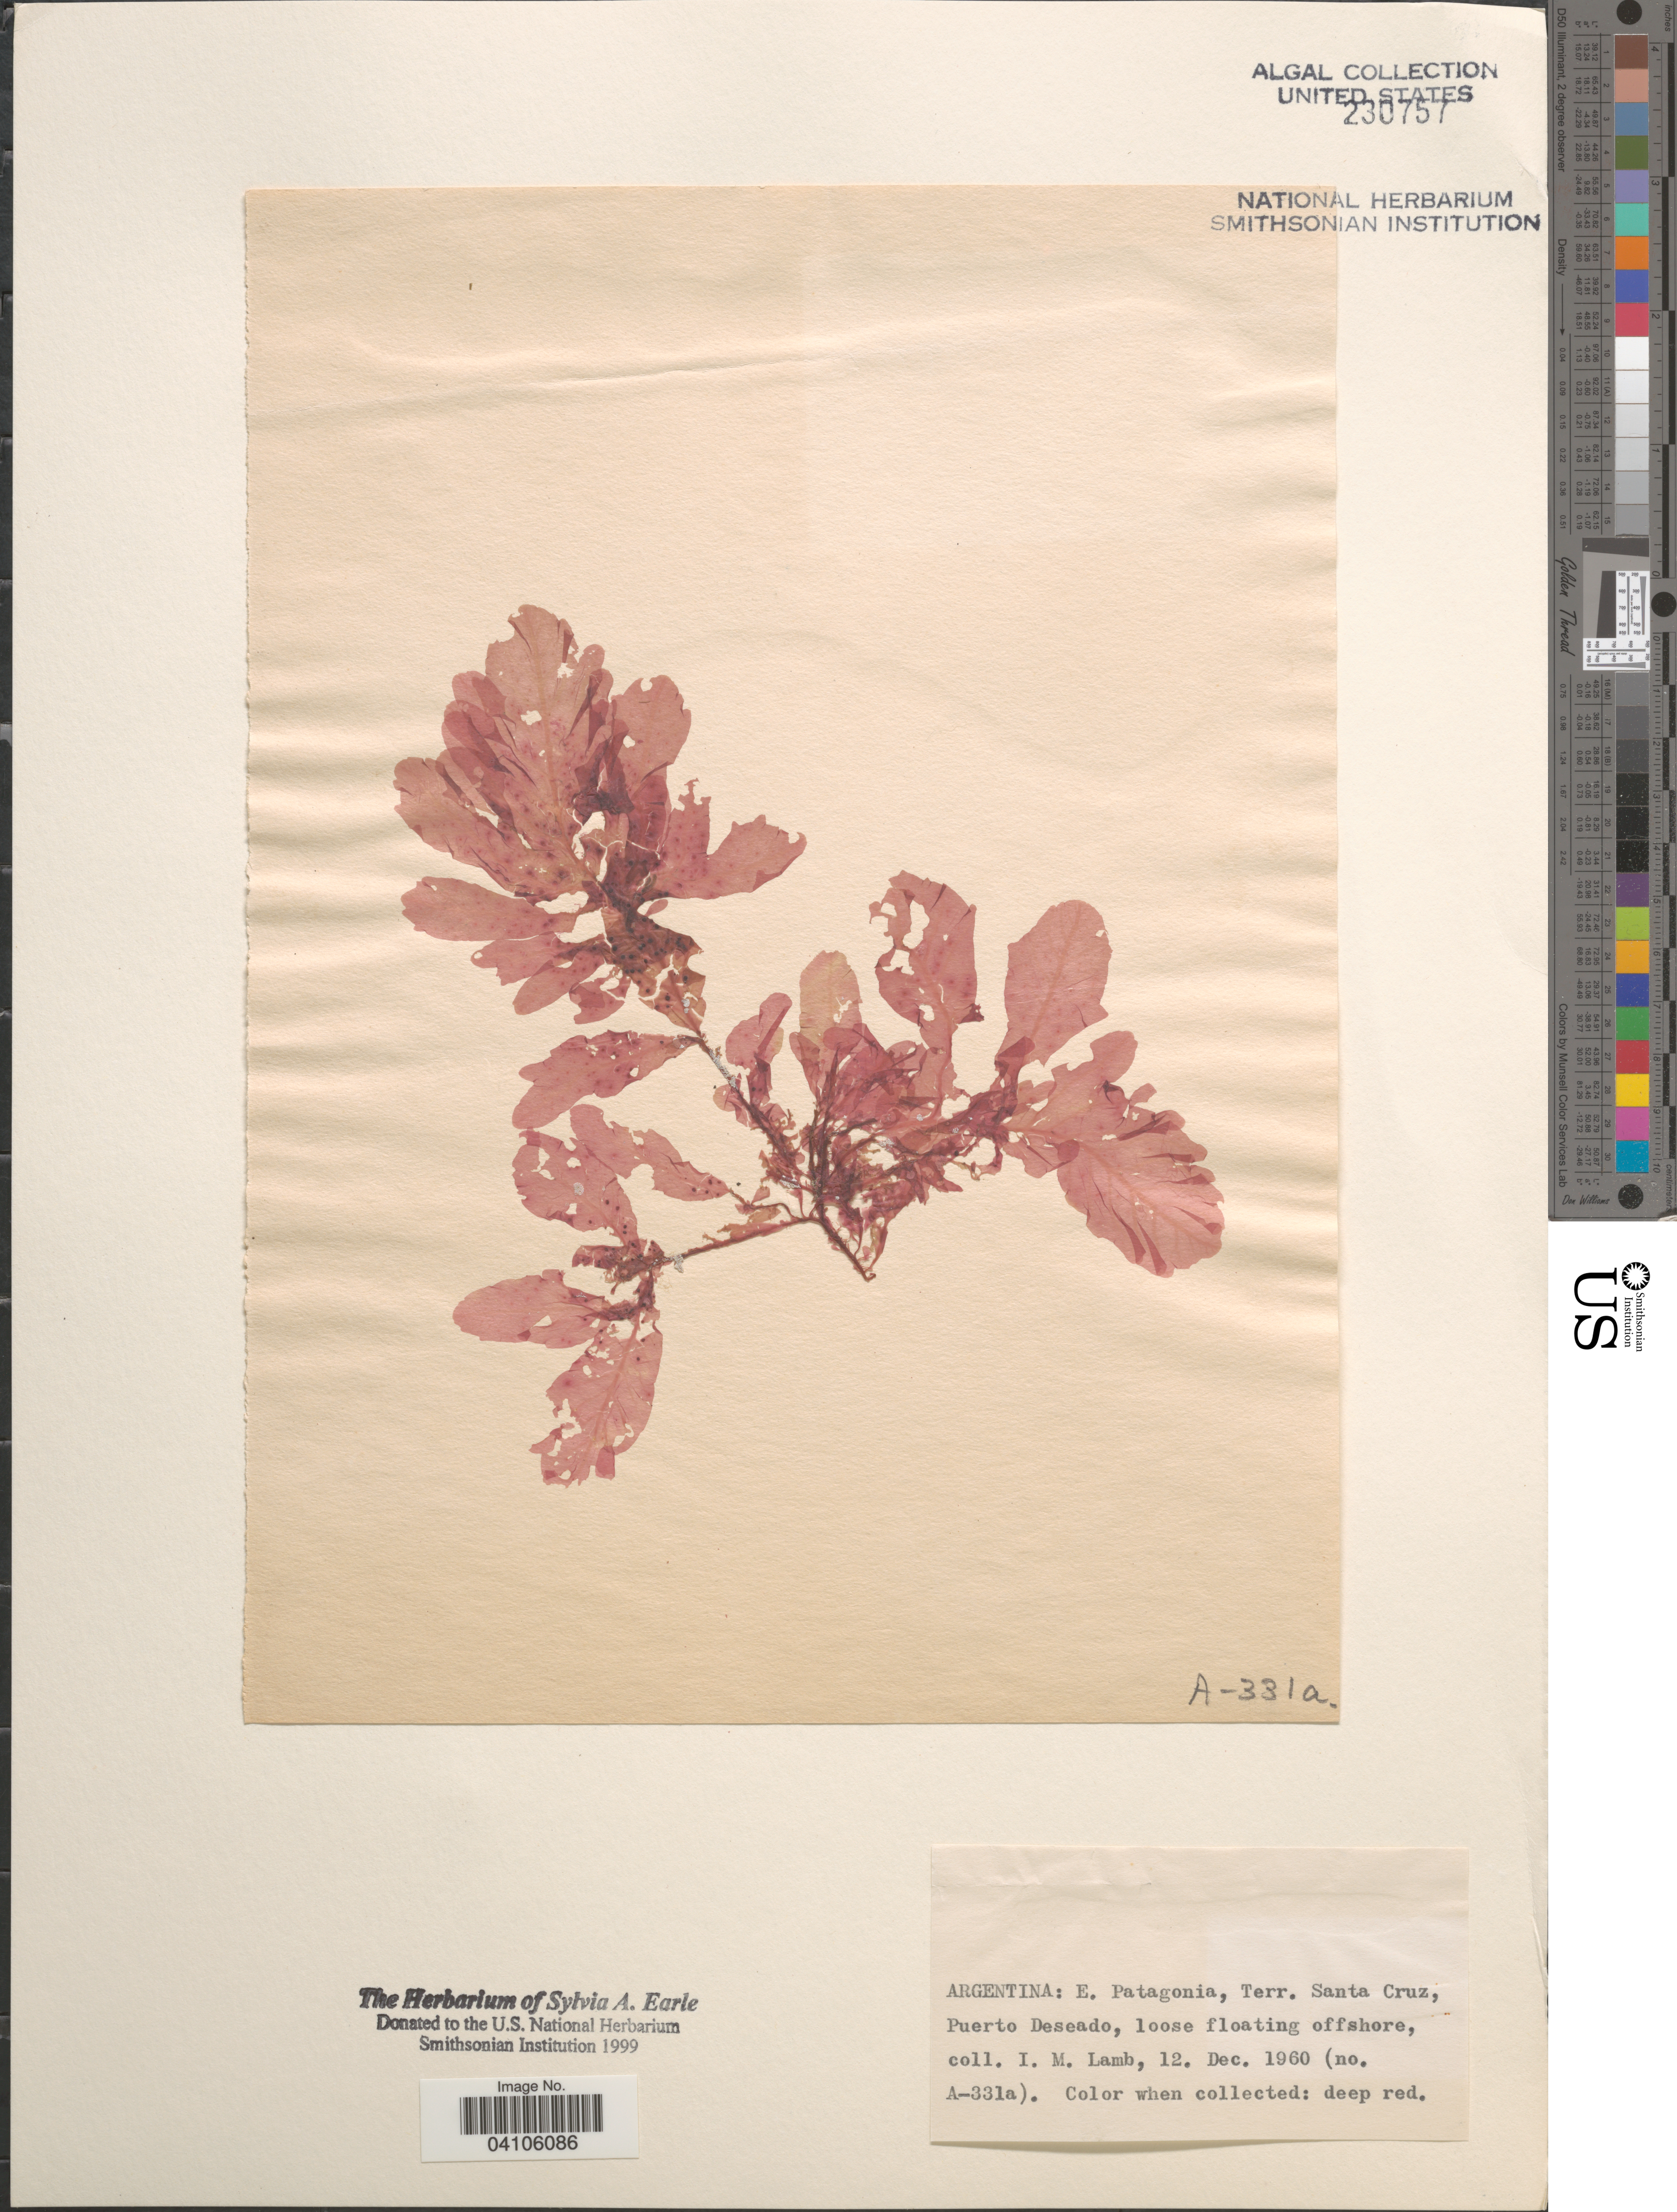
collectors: I. M. Lamb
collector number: A-331a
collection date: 1960-12-12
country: Argentina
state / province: Santa Cruz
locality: E. Patagonia, Terr. Santa Cruz, Puerto Deseado.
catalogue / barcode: US 230757